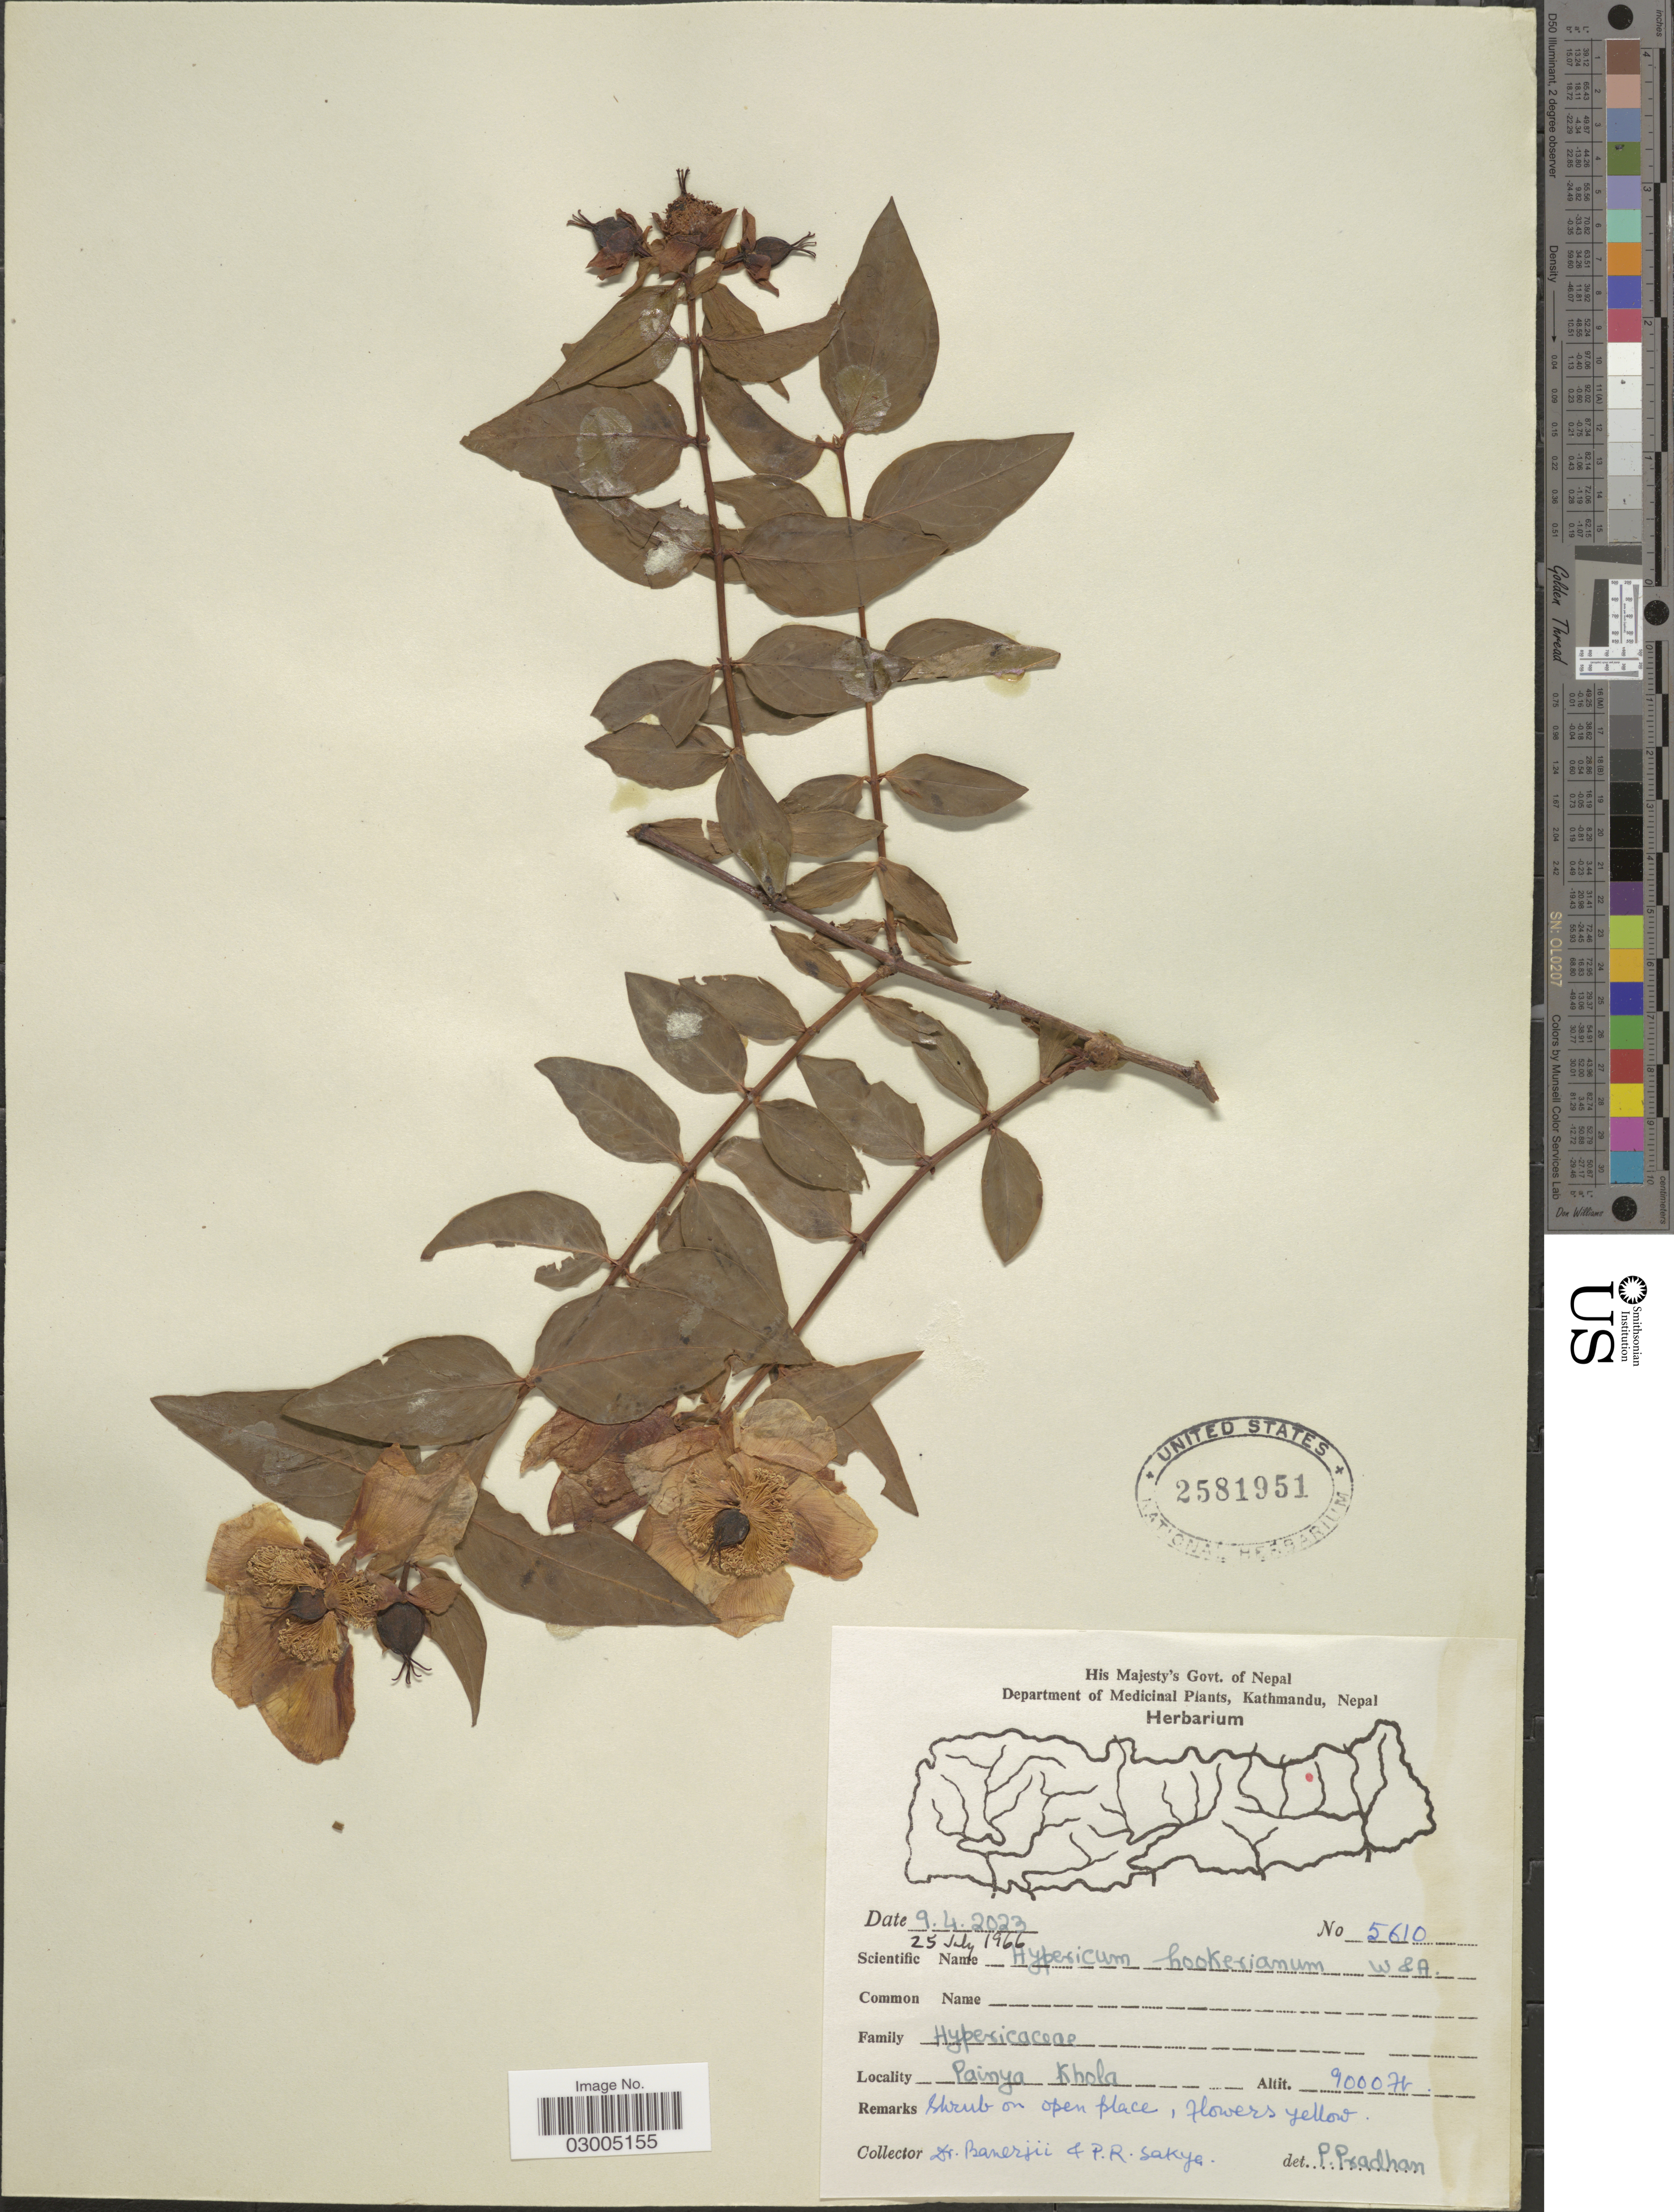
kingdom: Plantae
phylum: Tracheophyta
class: Magnoliopsida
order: Malpighiales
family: Hypericaceae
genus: Hypericum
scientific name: Hypericum hookerianum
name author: Wight & Arn.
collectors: Banerjii & P. Sakya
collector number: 5610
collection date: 1966-07-25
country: Nepal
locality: Painya Khola.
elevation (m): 2743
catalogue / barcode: US 2581951